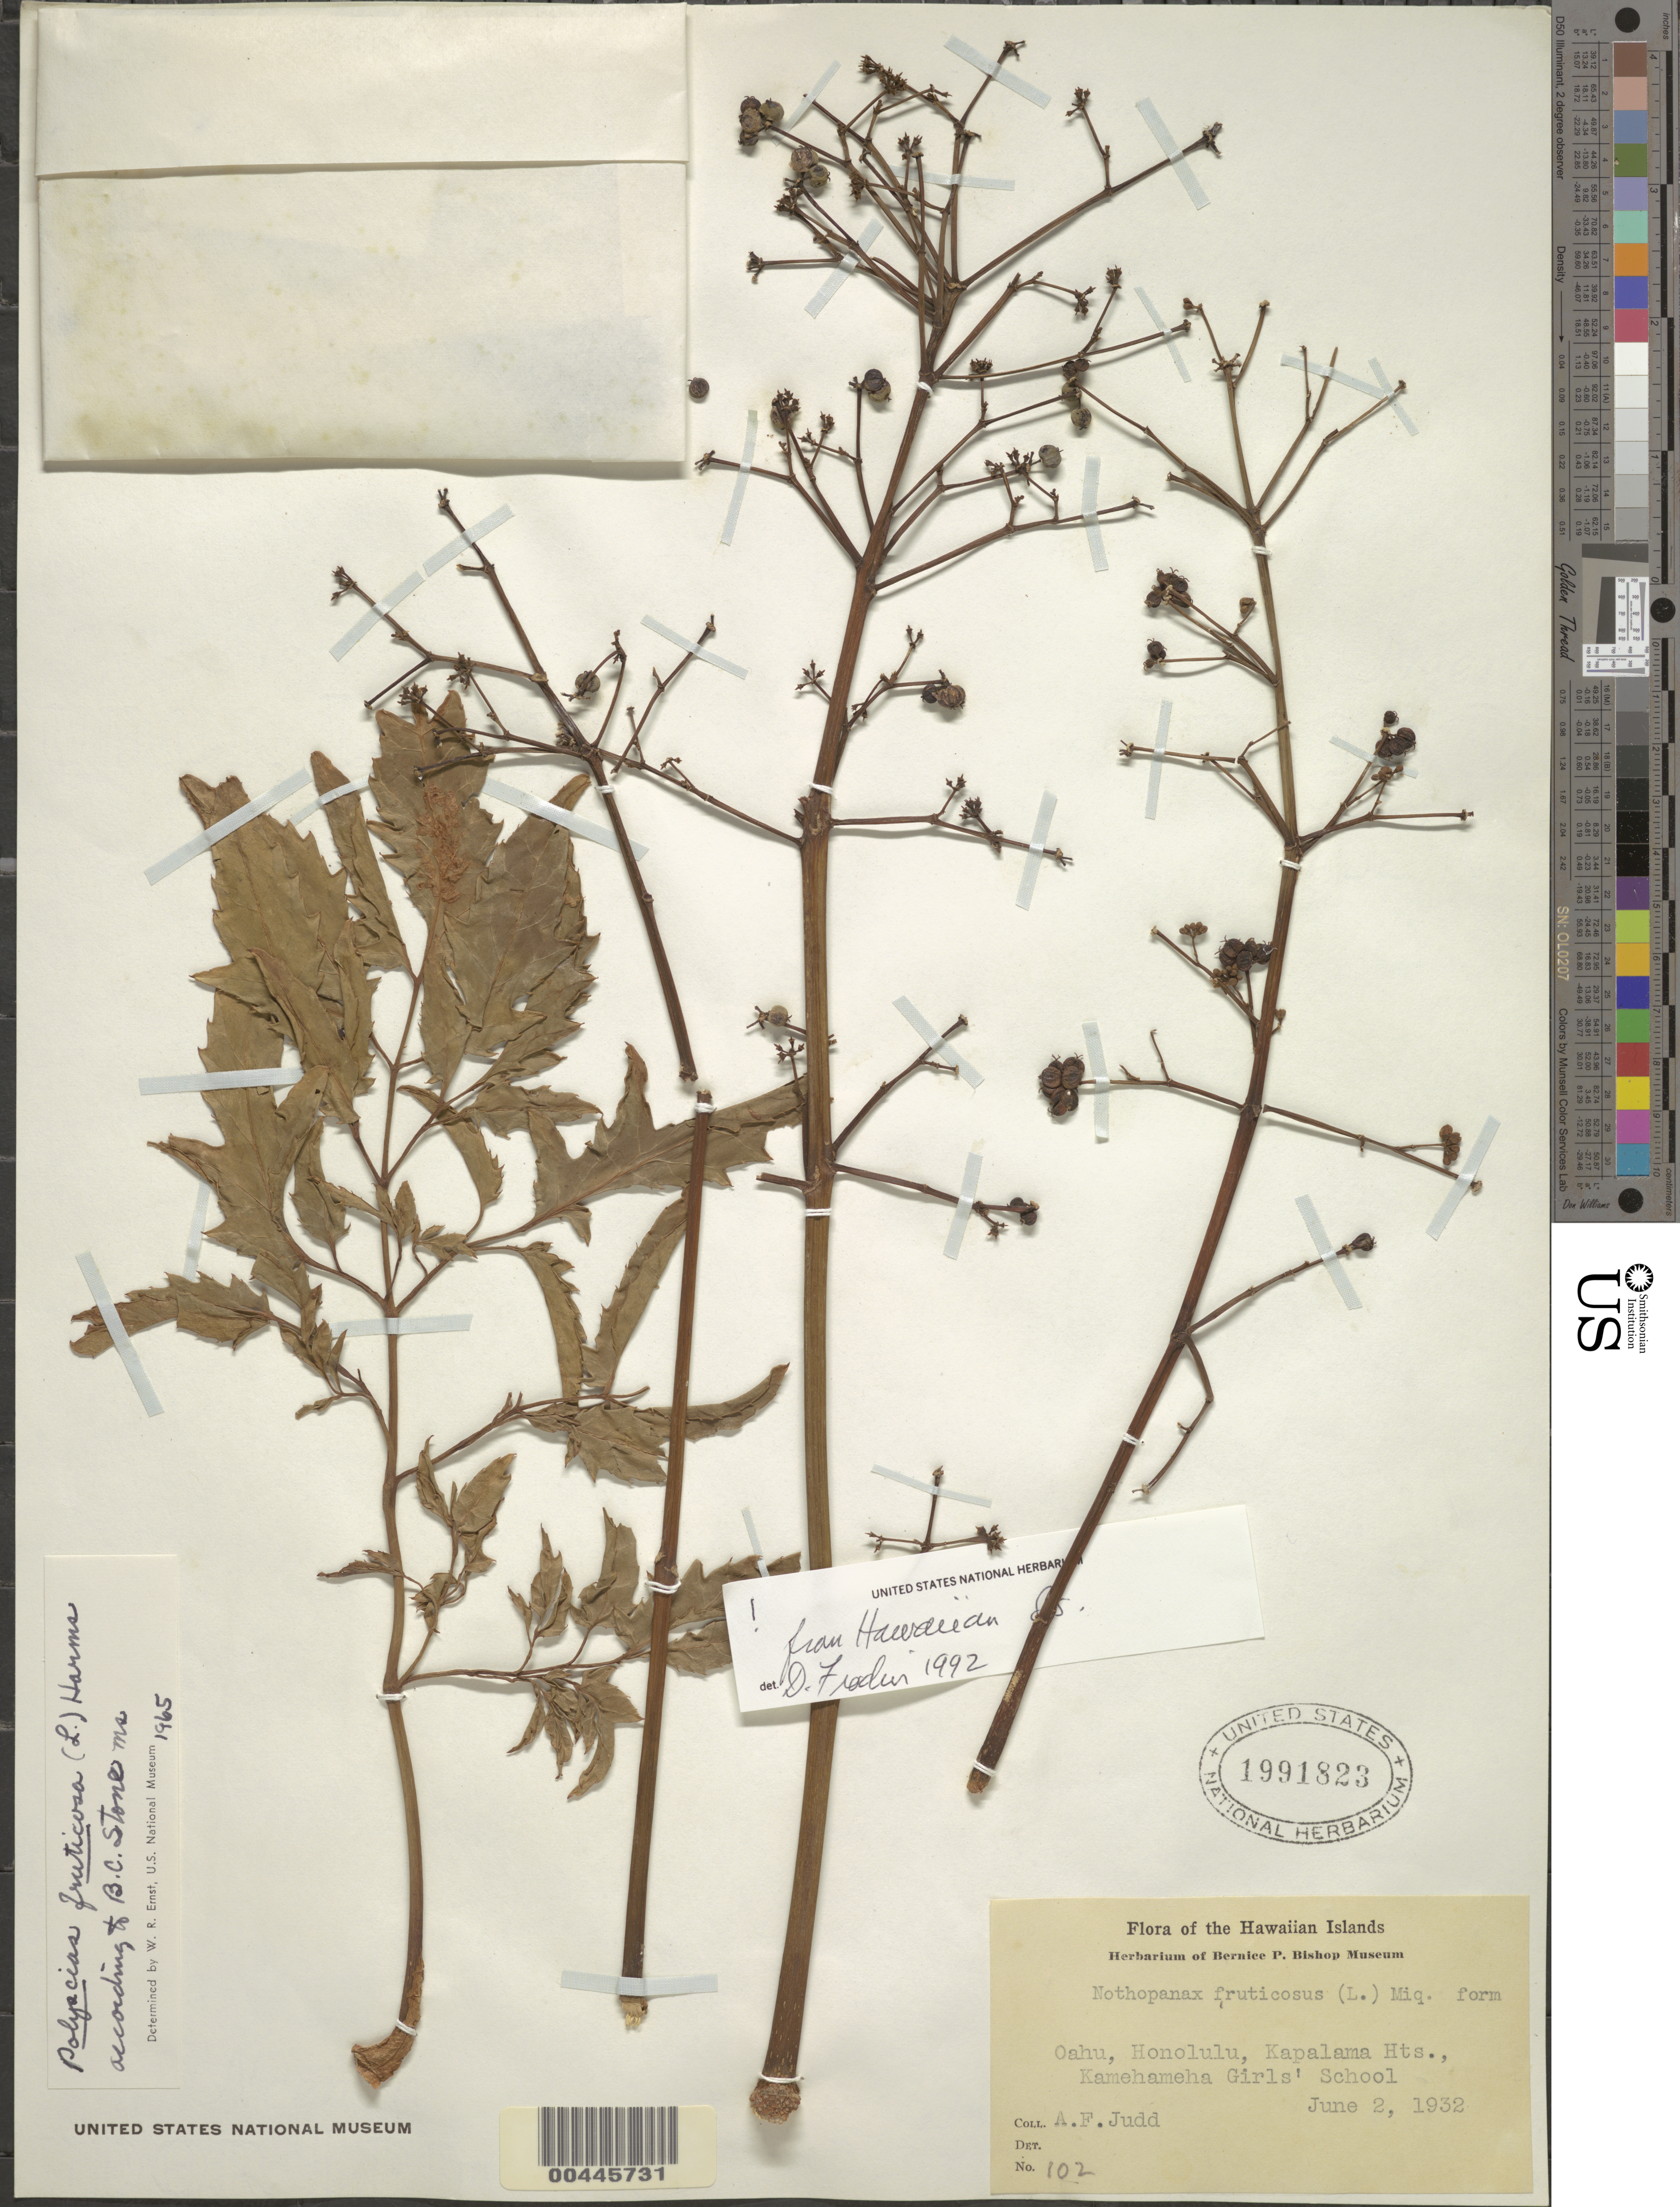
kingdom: Plantae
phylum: Tracheophyta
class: Magnoliopsida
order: Apiales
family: Araliaceae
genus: Polyscias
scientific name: Polyscias fruticosa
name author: (L.) Harms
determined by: Frodin, D. G.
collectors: A. Judd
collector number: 102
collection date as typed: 2 Jun 1932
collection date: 1932-06-02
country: United States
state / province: Hawaii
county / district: Honolulu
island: Oahu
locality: Honolulu, Kapalama Hts., Kamehameha Girls' School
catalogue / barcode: US 1991823